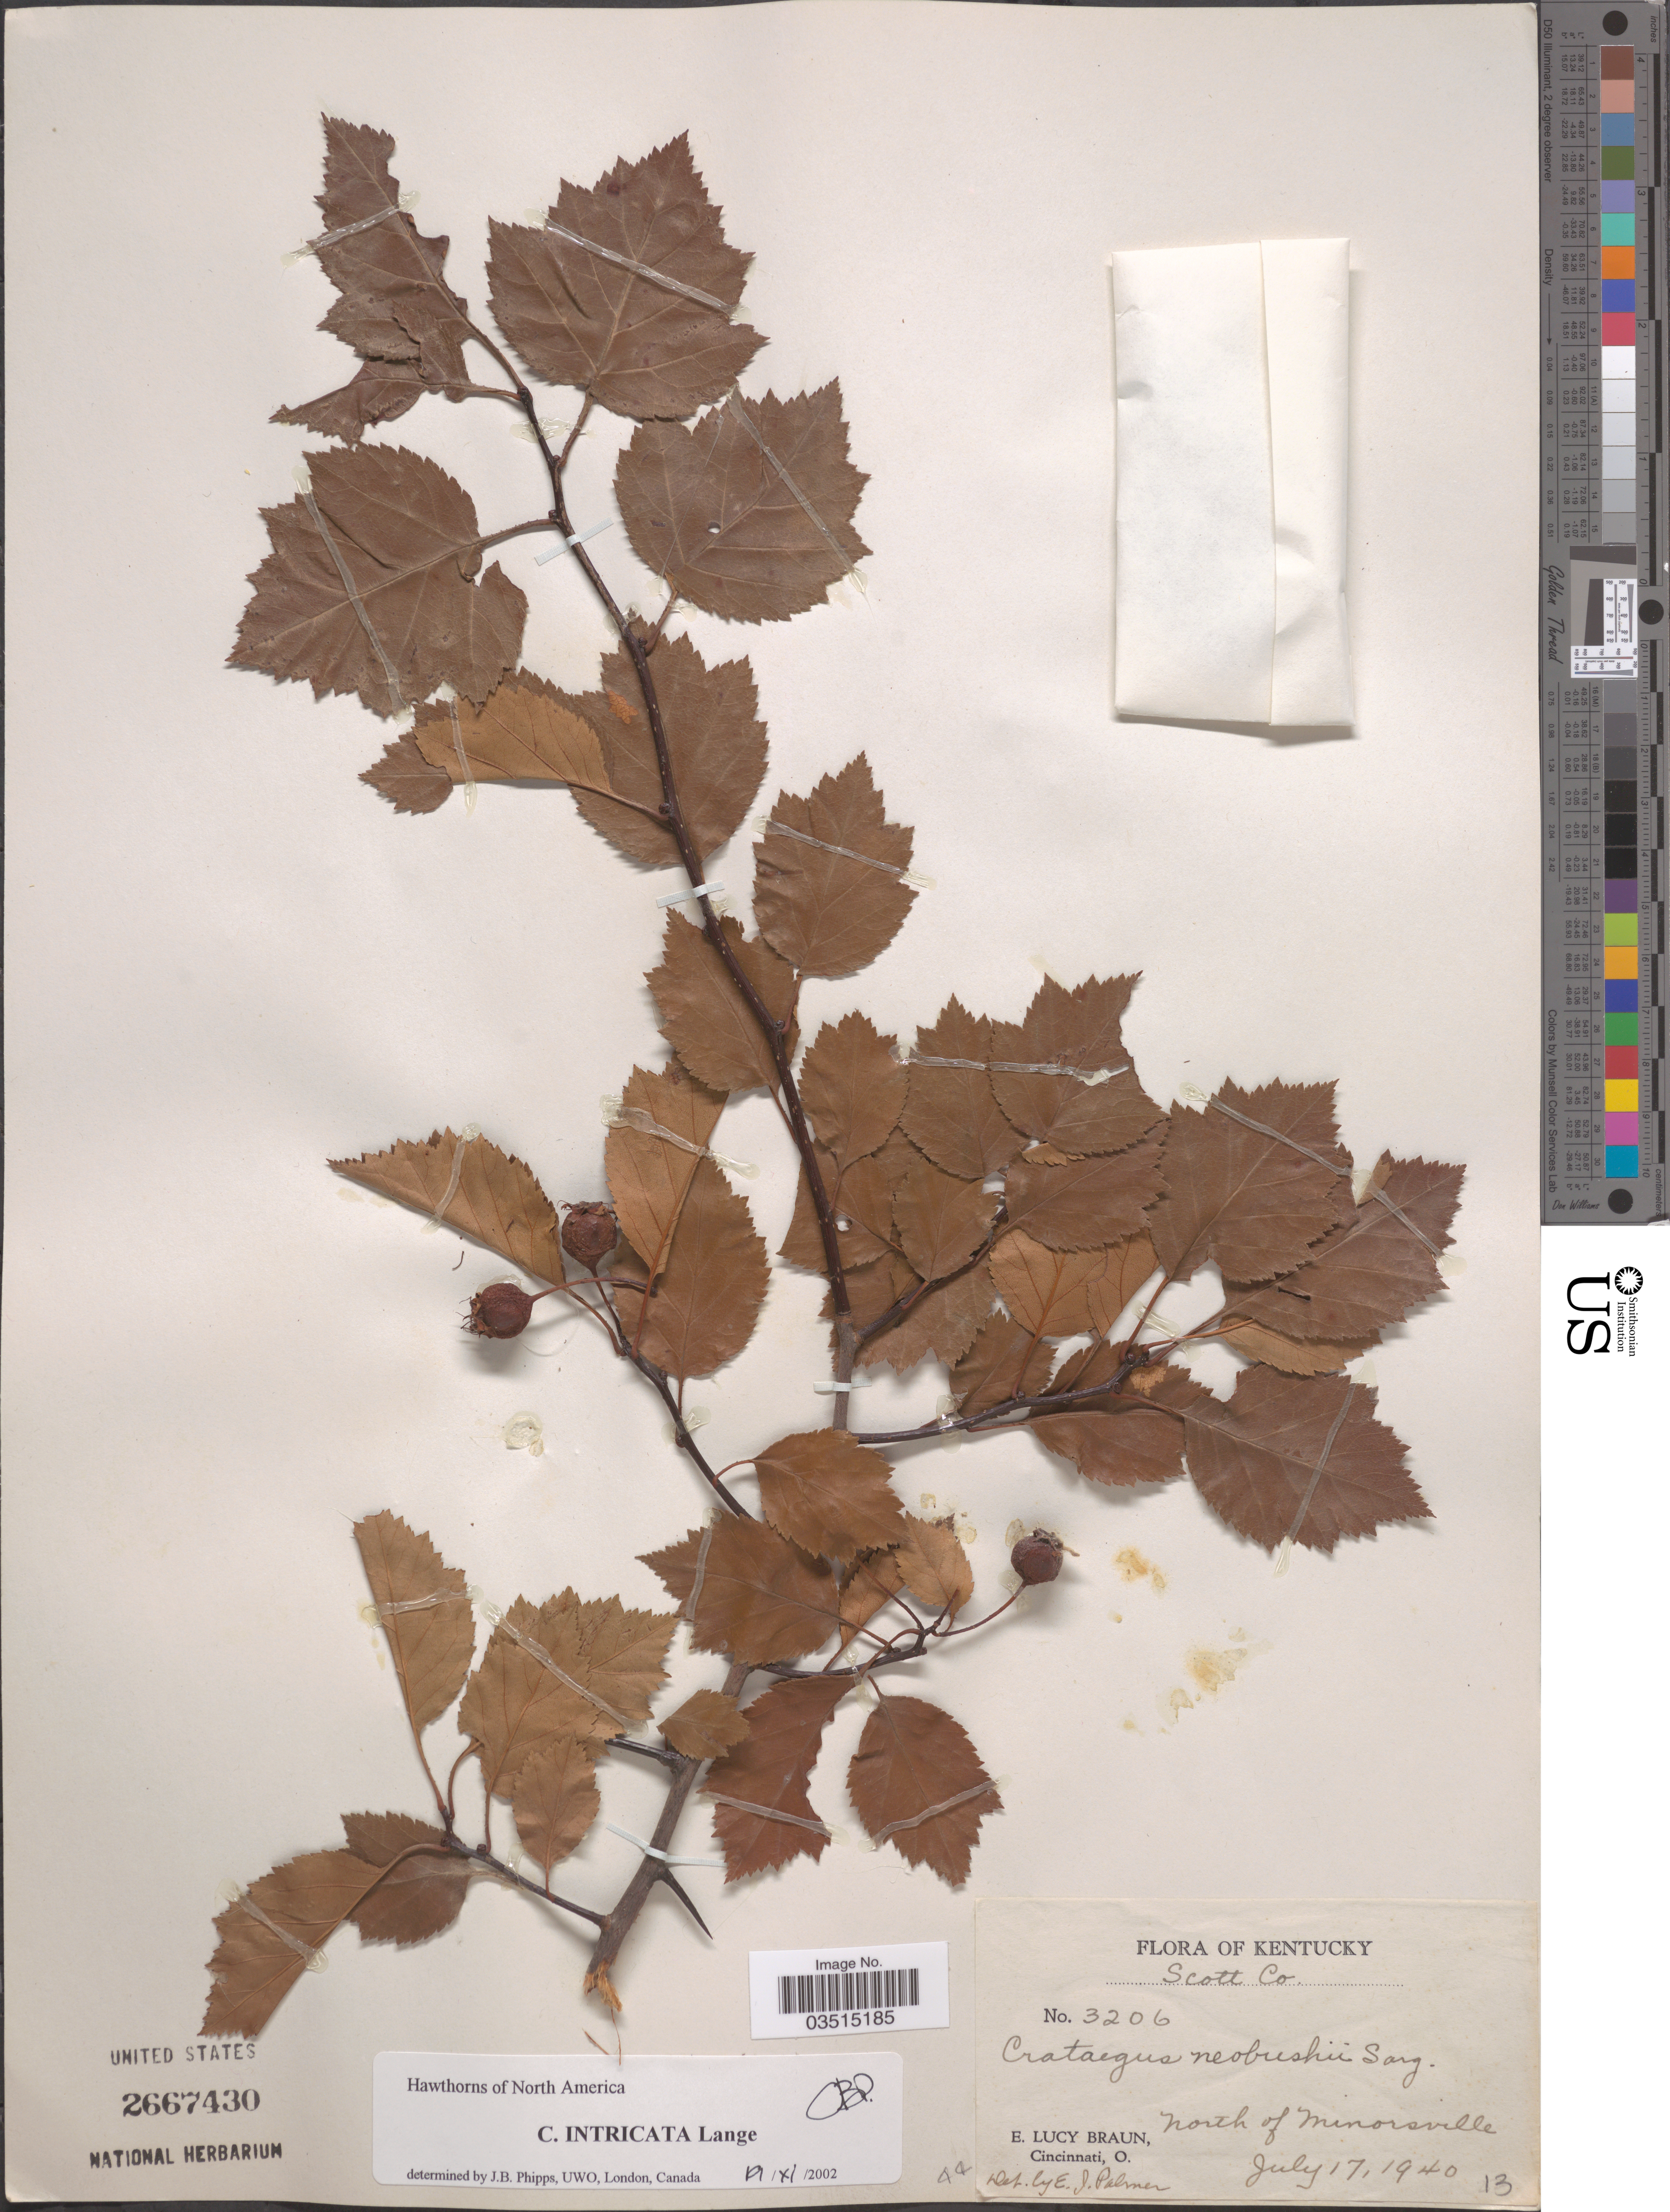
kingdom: Plantae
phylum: Tracheophyta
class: Magnoliopsida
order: Rosales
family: Rosaceae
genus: Crataegus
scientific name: Crataegus intricata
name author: Lange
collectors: E. L. Braun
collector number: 3206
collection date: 1940-07-17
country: United States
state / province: Kentucky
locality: Scott Co. North of Minorsville.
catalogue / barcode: US 2667430